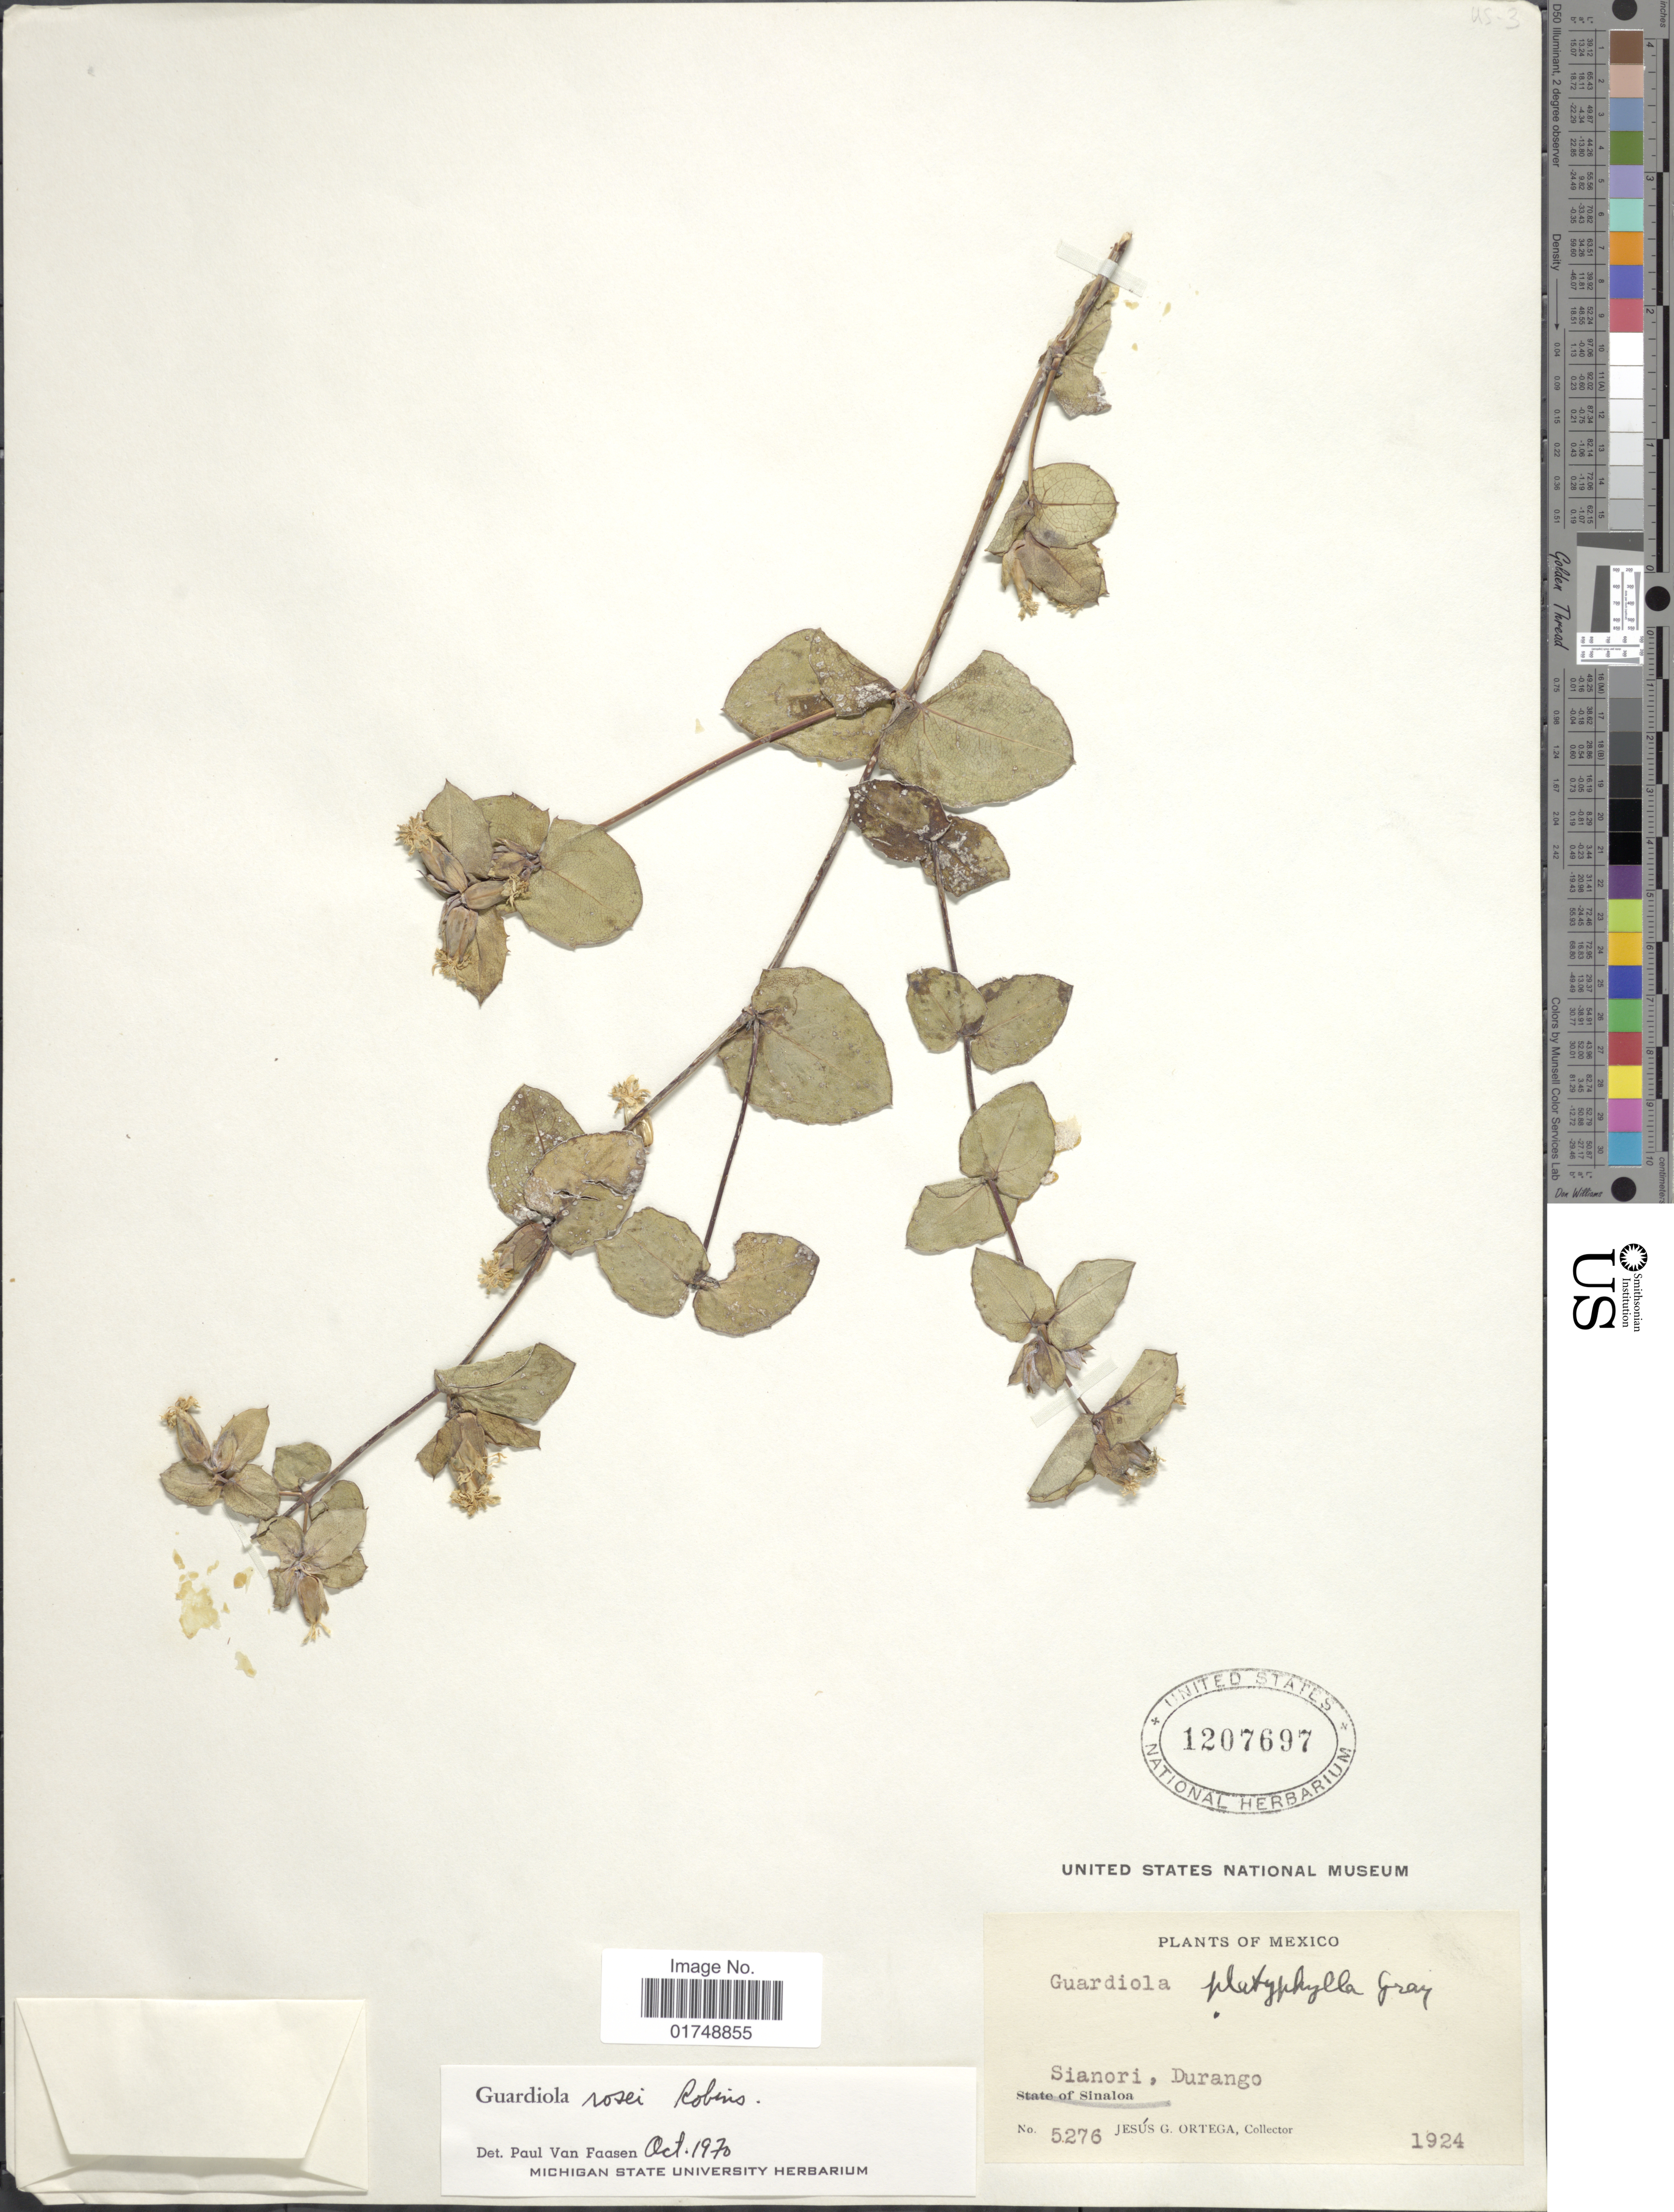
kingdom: Plantae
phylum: Tracheophyta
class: Magnoliopsida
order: Asterales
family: Asteraceae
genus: Guardiola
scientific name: Guardiola rosei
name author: B.L. Rob.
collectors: J. Ortega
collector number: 5276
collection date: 1924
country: Mexico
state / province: Durango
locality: Sianori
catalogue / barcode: US 1207697